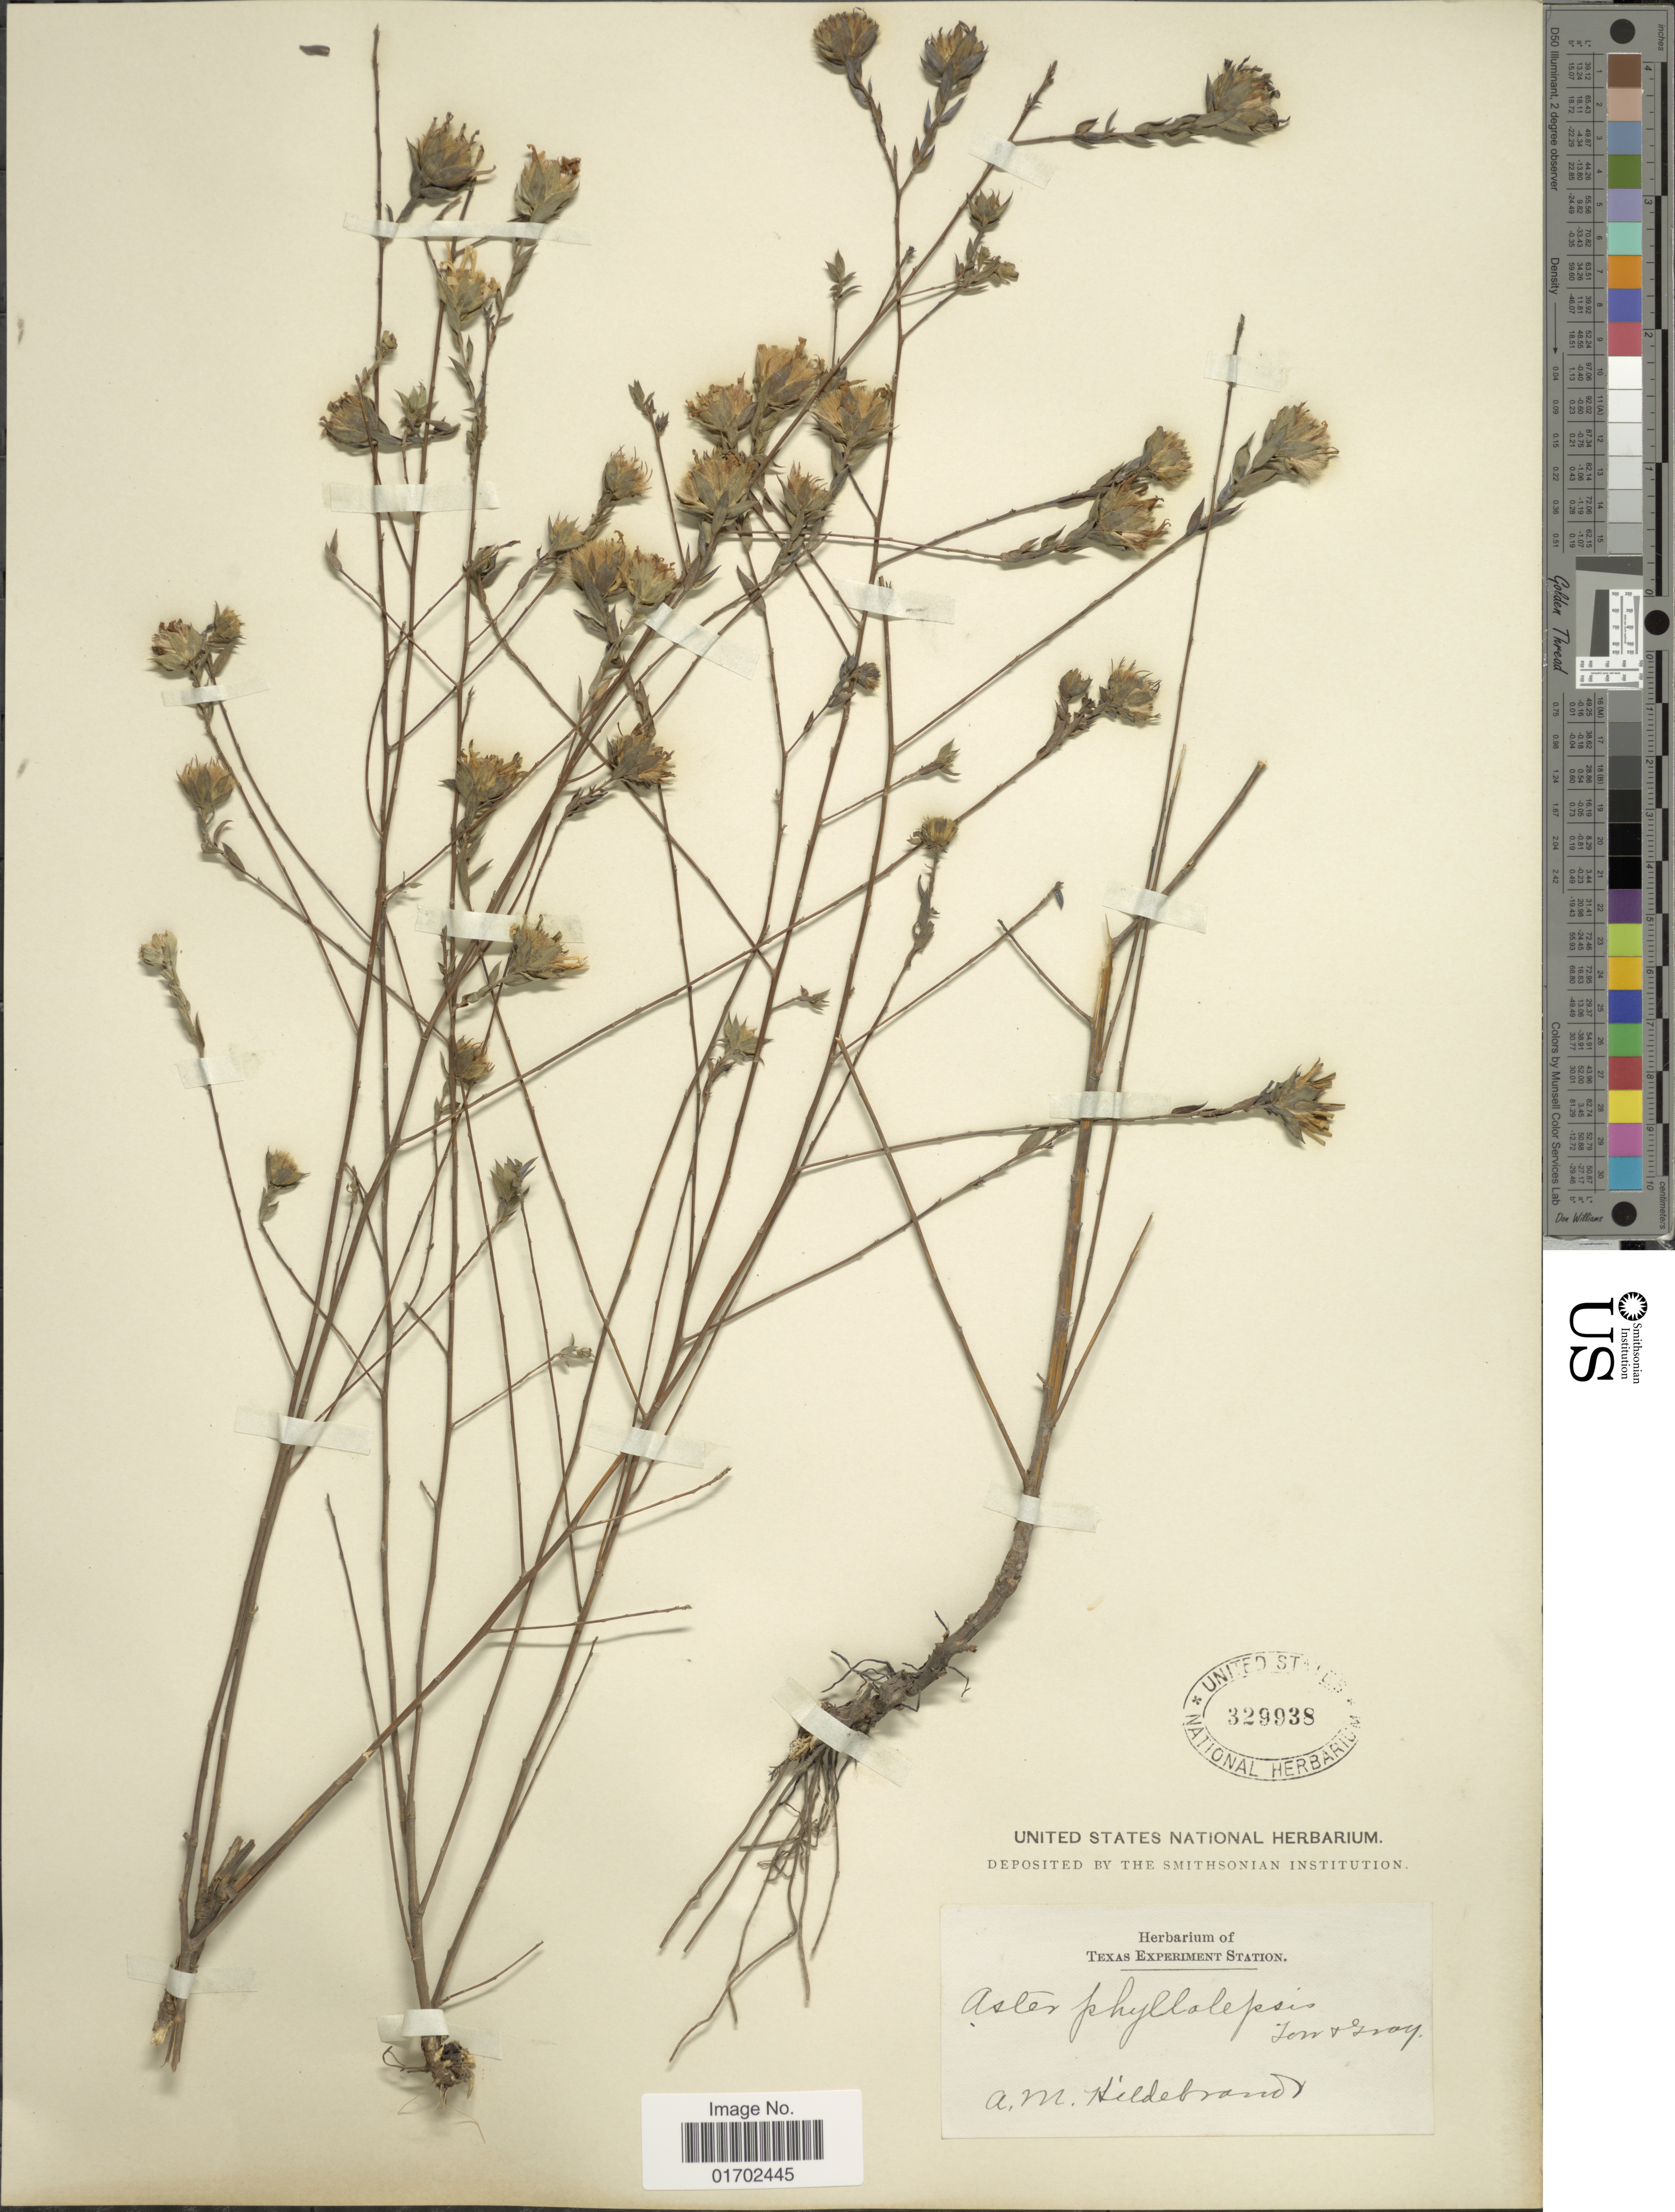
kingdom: Plantae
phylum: Tracheophyta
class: Magnoliopsida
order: Asterales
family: Asteraceae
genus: Symphyotrichum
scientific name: Symphyotrichum pratense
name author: (Raf.) G.L. Nesom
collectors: A. Hildebrandt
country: United States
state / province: Texas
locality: Texas Experiment Station.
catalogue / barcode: US 329938